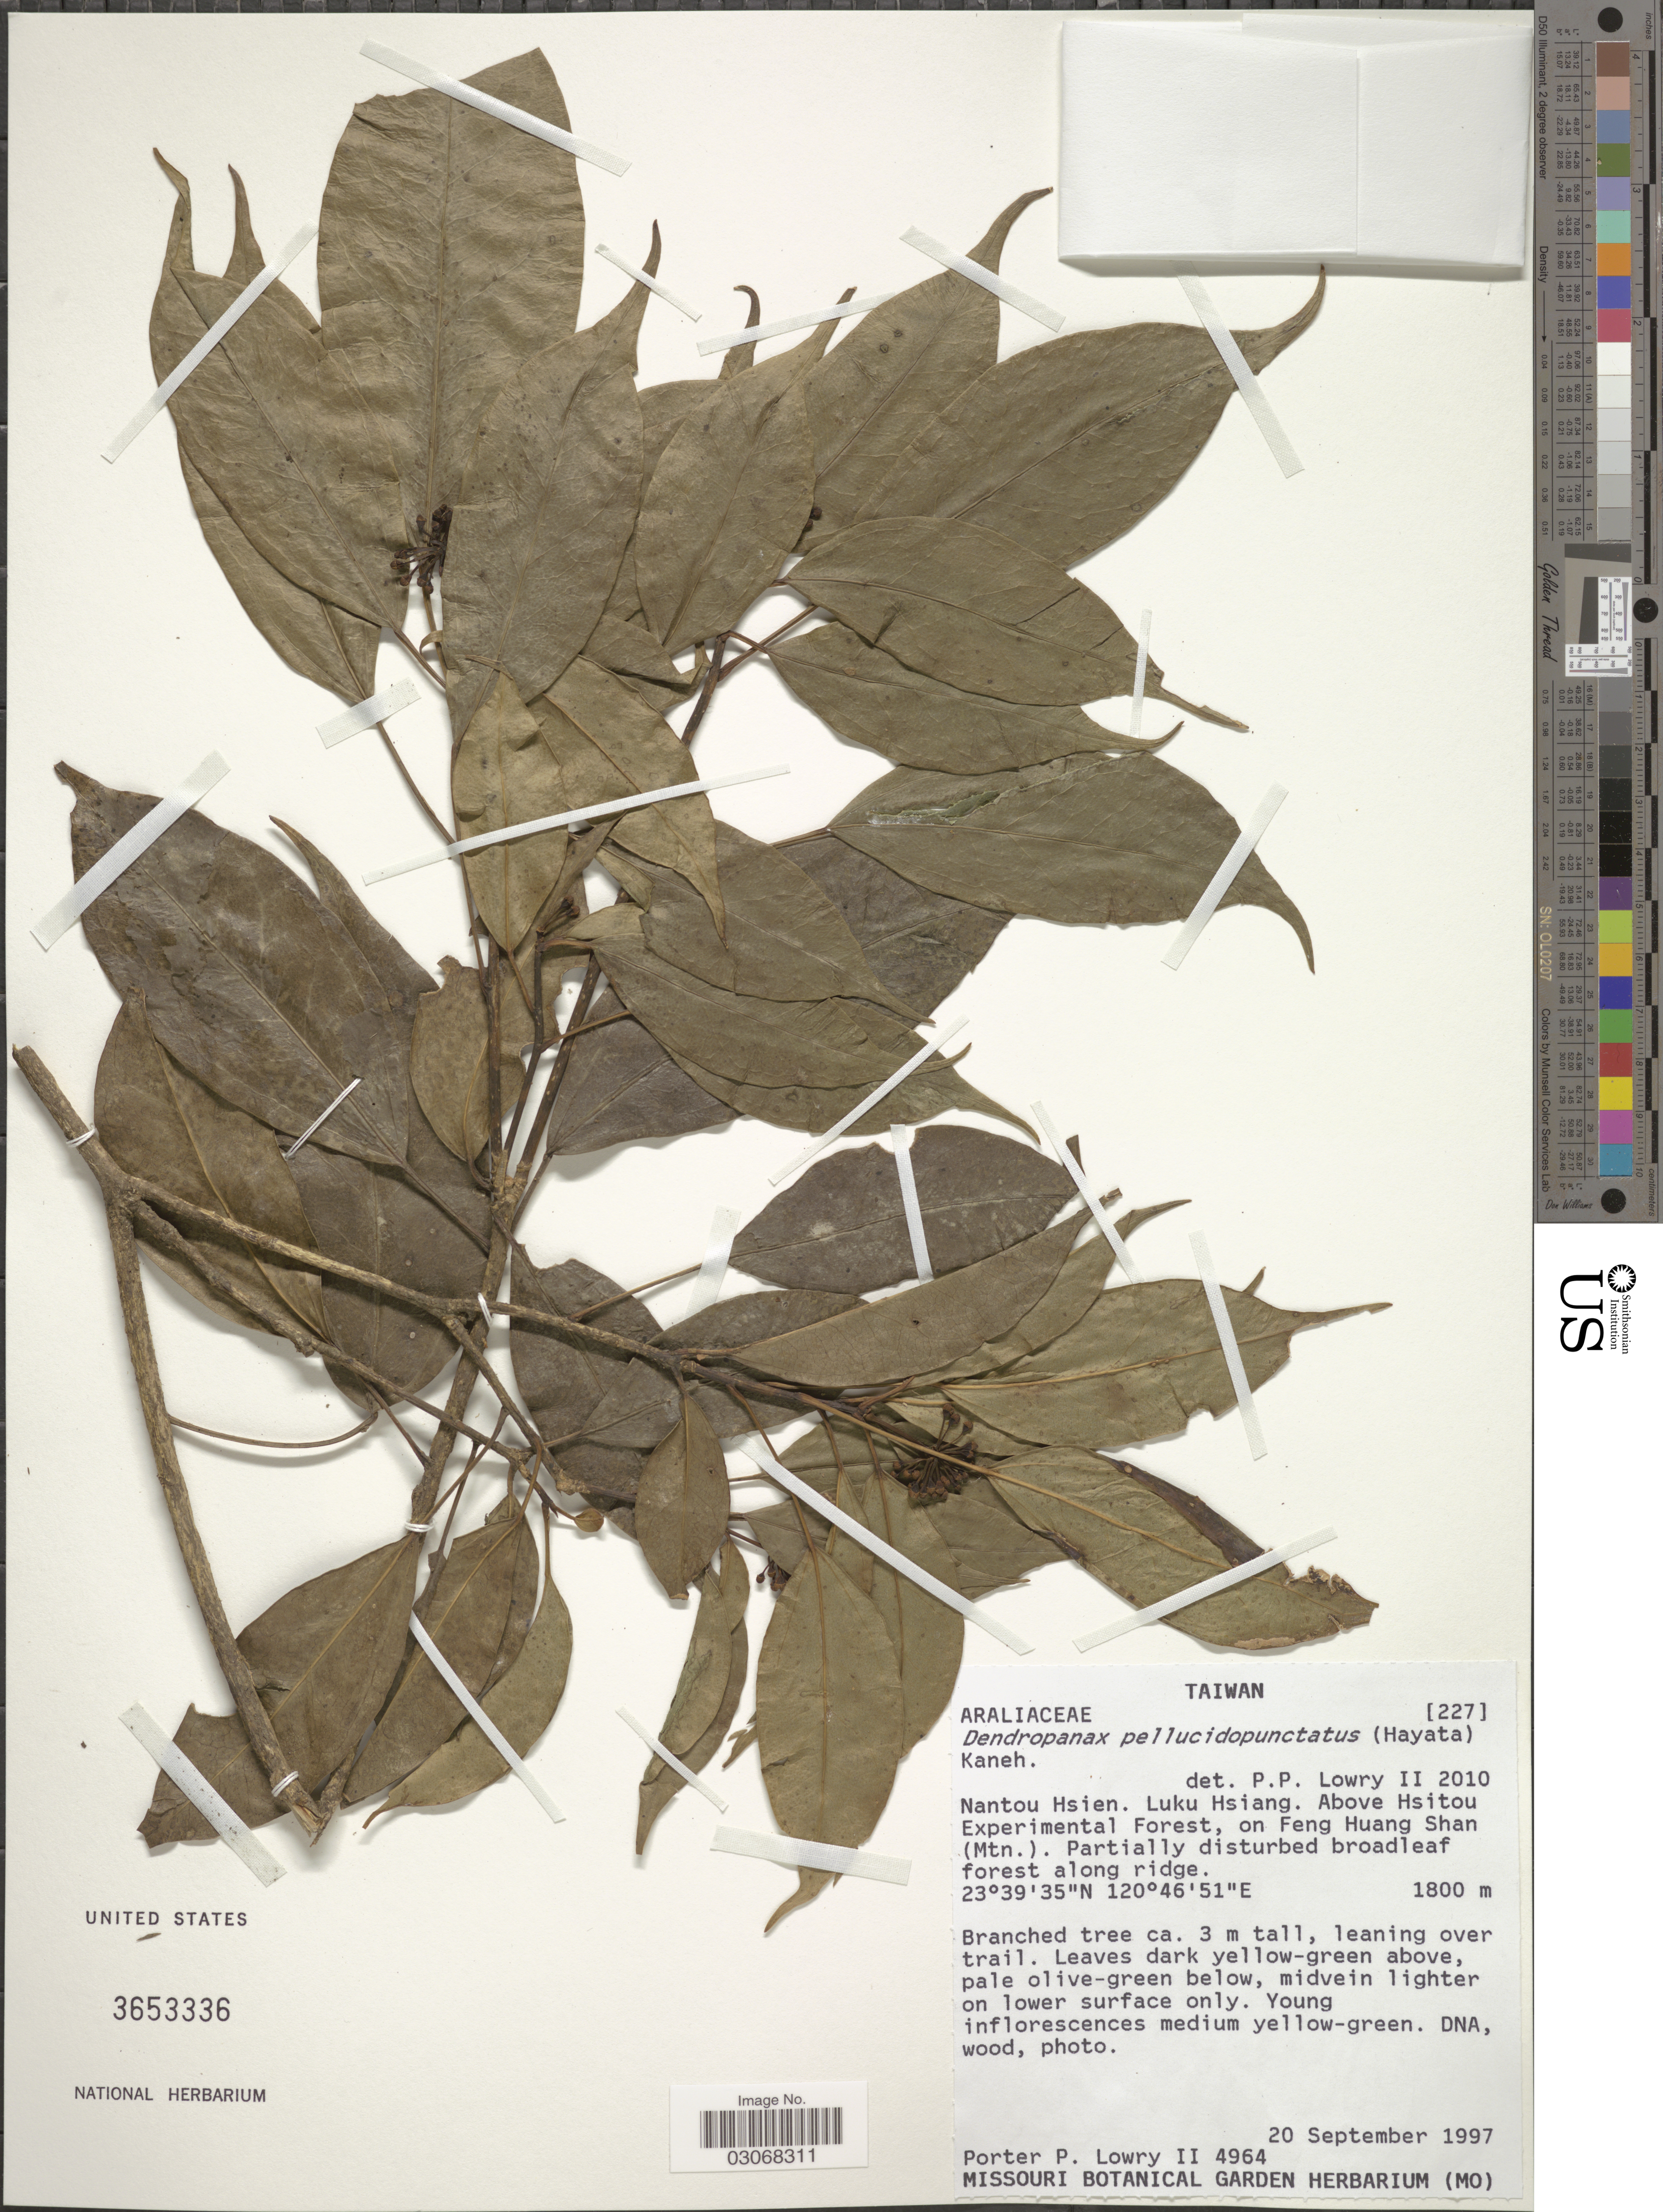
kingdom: Plantae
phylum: Tracheophyta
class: Magnoliopsida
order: Apiales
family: Araliaceae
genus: Dendropanax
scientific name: Dendropanax pellucidopunctatus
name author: (Hayata) Kaneh.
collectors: P. P. Lowry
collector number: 4964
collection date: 1997-09-20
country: Taiwan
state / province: Nantou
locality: Nantou Hsien. Luku Hsiang. Above Hsitou Experimental Forest, on Feng Huang Shan (Mtn.).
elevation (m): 1800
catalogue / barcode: US 3653336